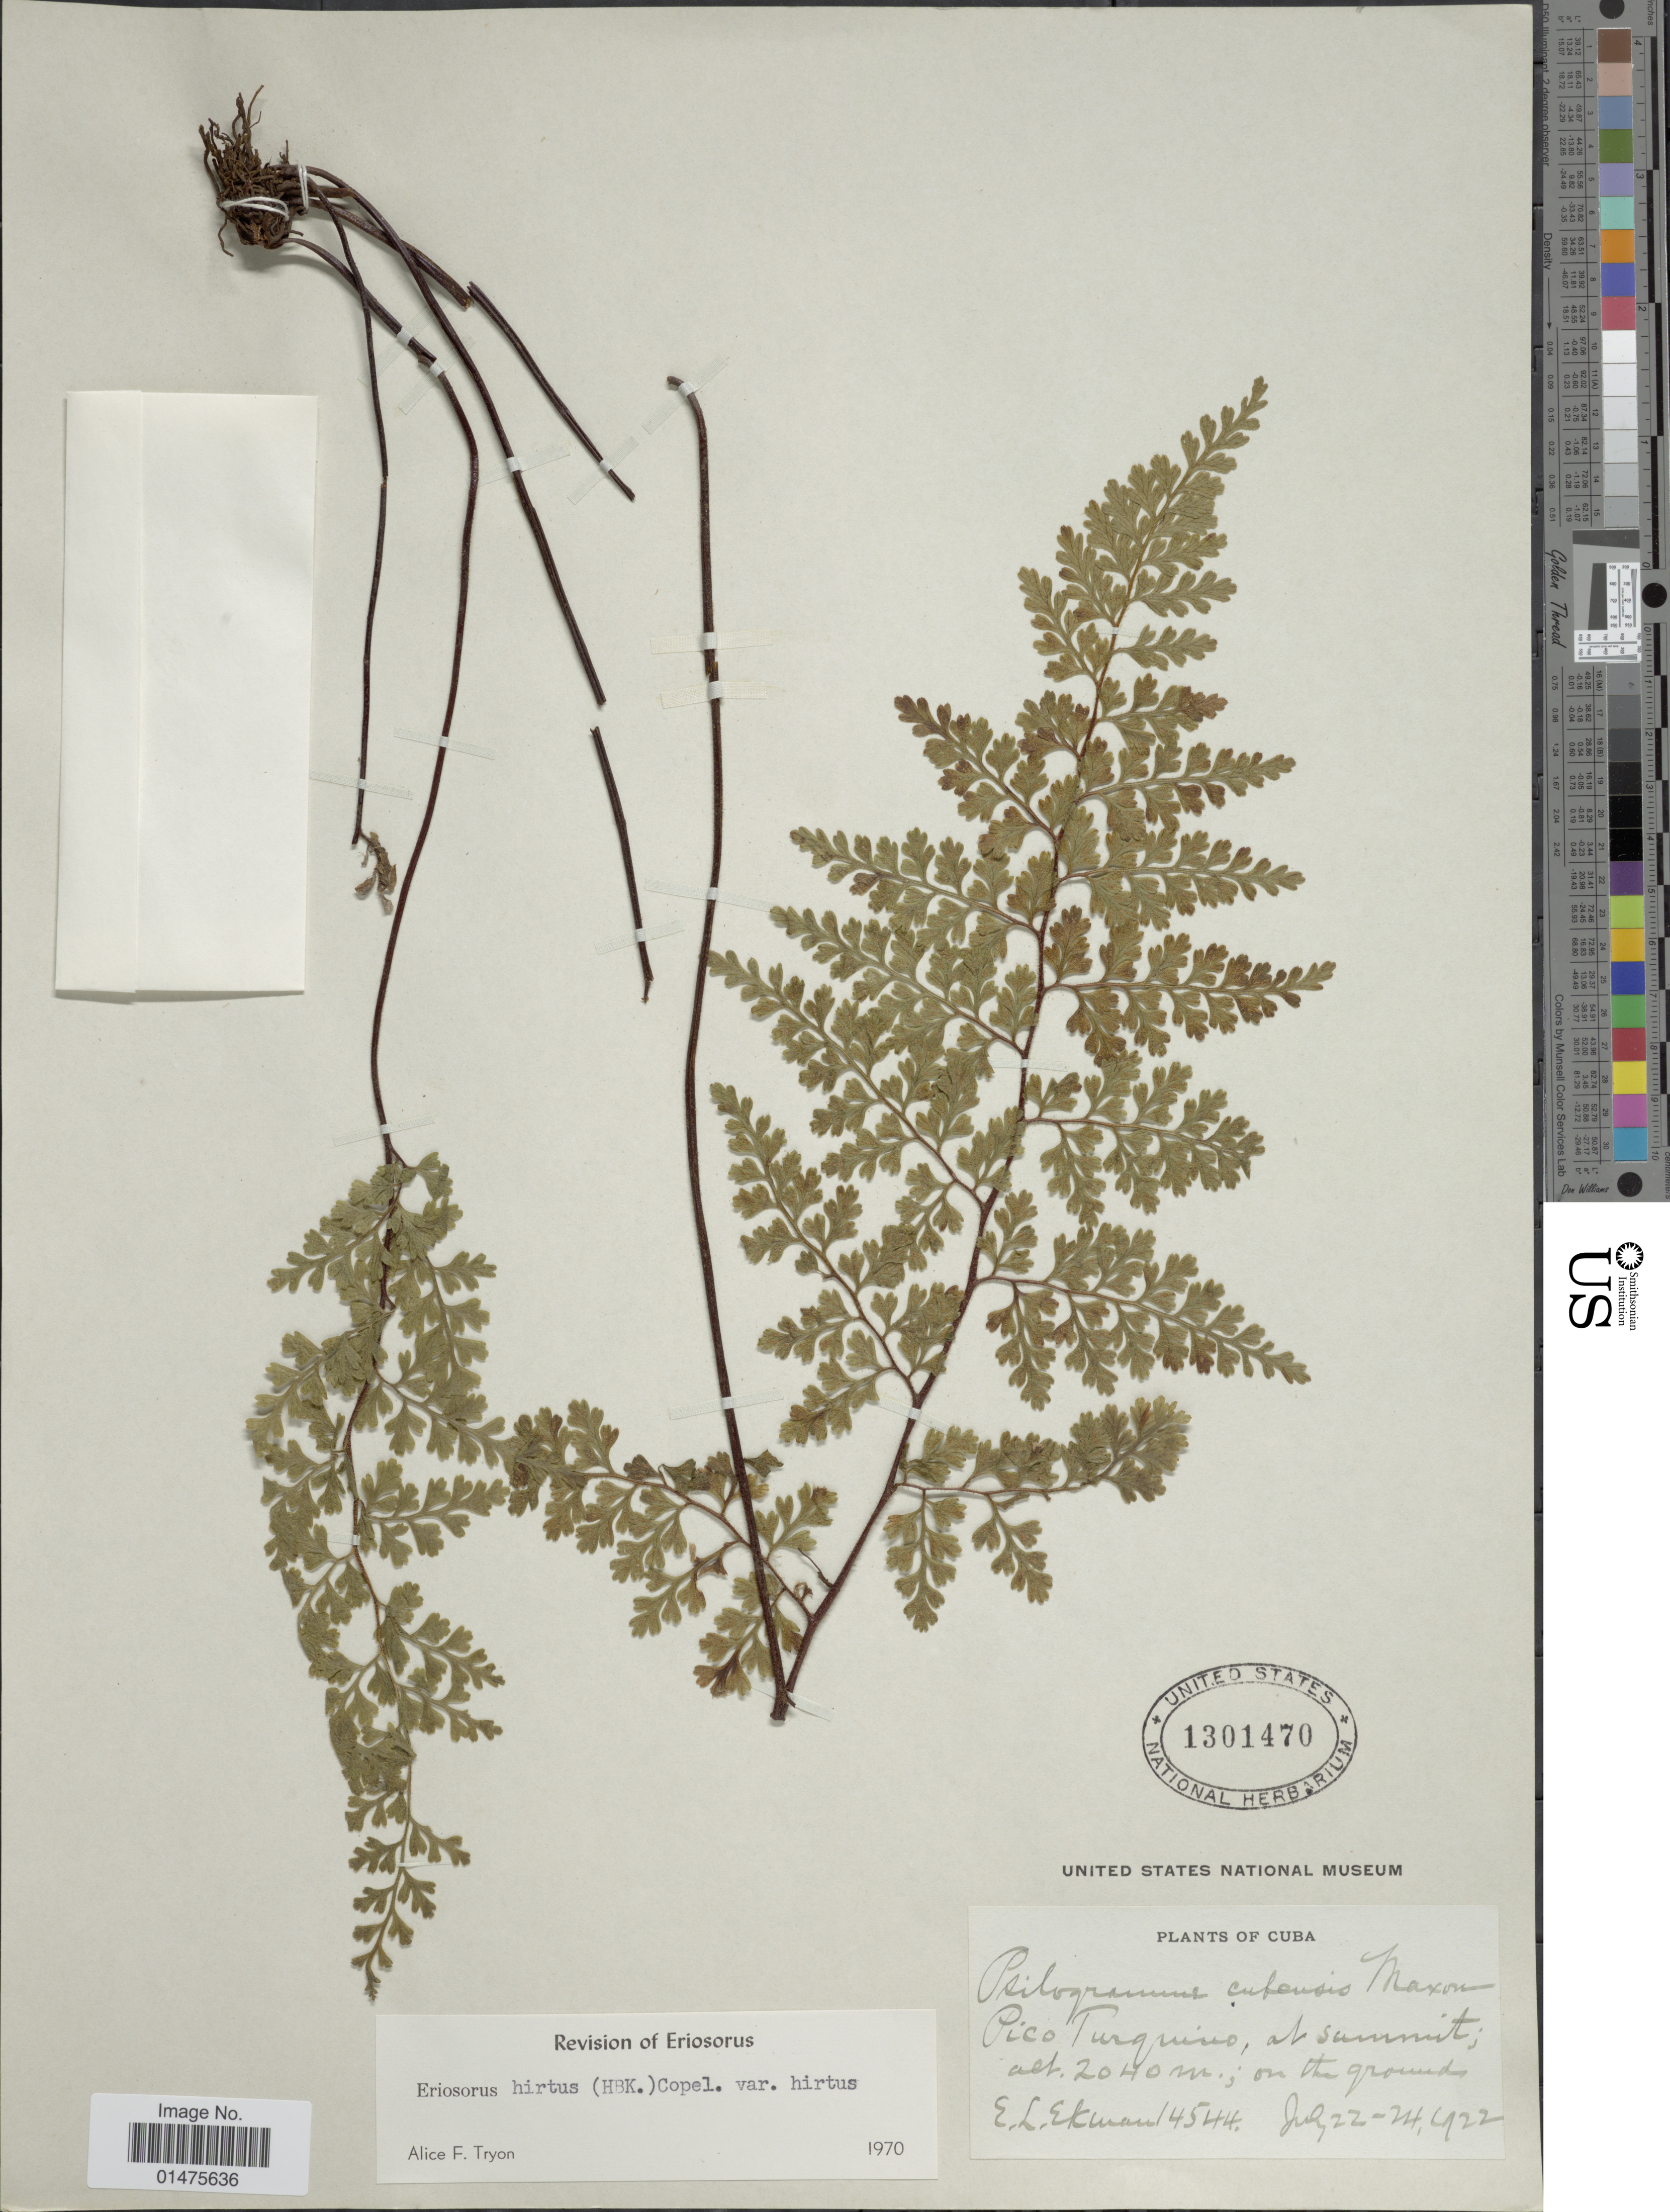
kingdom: Plantae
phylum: Tracheophyta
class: Polypodiopsida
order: Polypodiales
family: Pteridaceae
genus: Jamesonia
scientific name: Jamesonia hirta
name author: (Kunth) Christenh.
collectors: E. L. Ekman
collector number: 14544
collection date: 1922-07-22/1922-07-24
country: Cuba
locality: Pico Turquino, at summit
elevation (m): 2040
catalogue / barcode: US 1301470